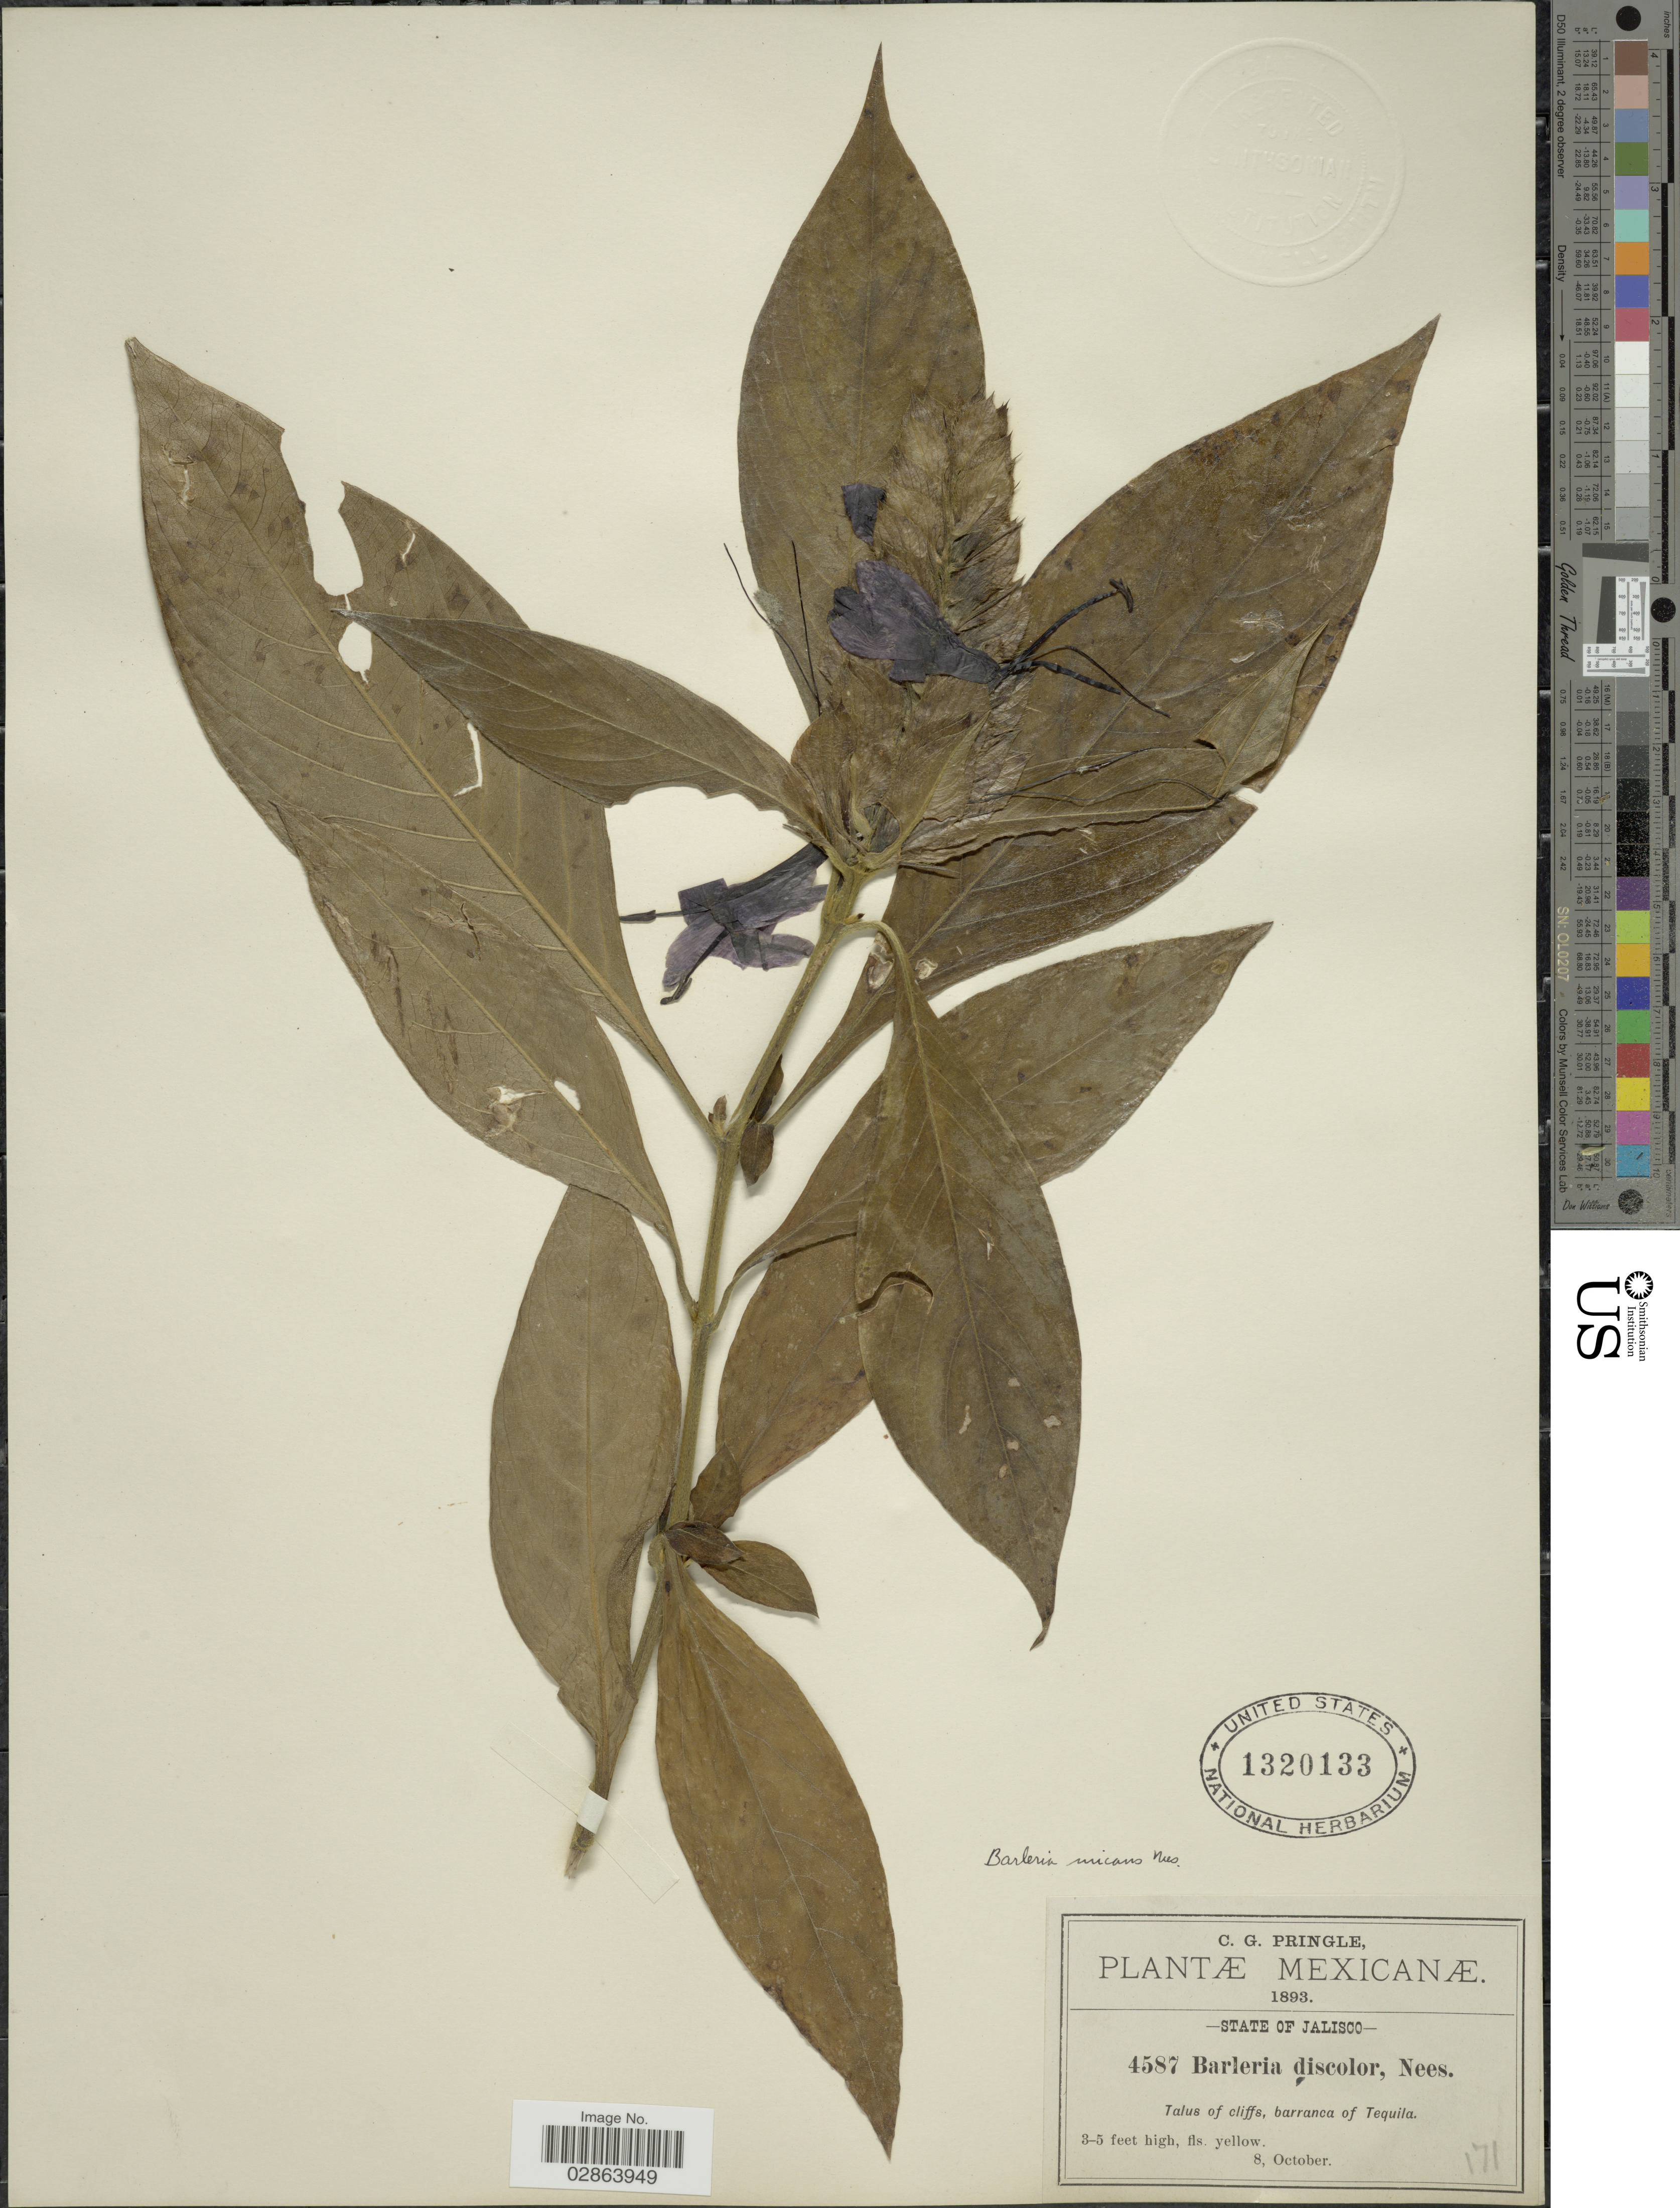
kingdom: Plantae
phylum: Tracheophyta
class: Magnoliopsida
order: Lamiales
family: Acanthaceae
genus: Barleria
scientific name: Barleria oenotheroides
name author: Dum. Cours.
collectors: C. G. Pringle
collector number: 4587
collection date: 1893-10-08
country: Mexico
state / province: Jalisco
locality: State of Jalisco, Talus of cliffs, barranca of Tequilla.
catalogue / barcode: US 1320133